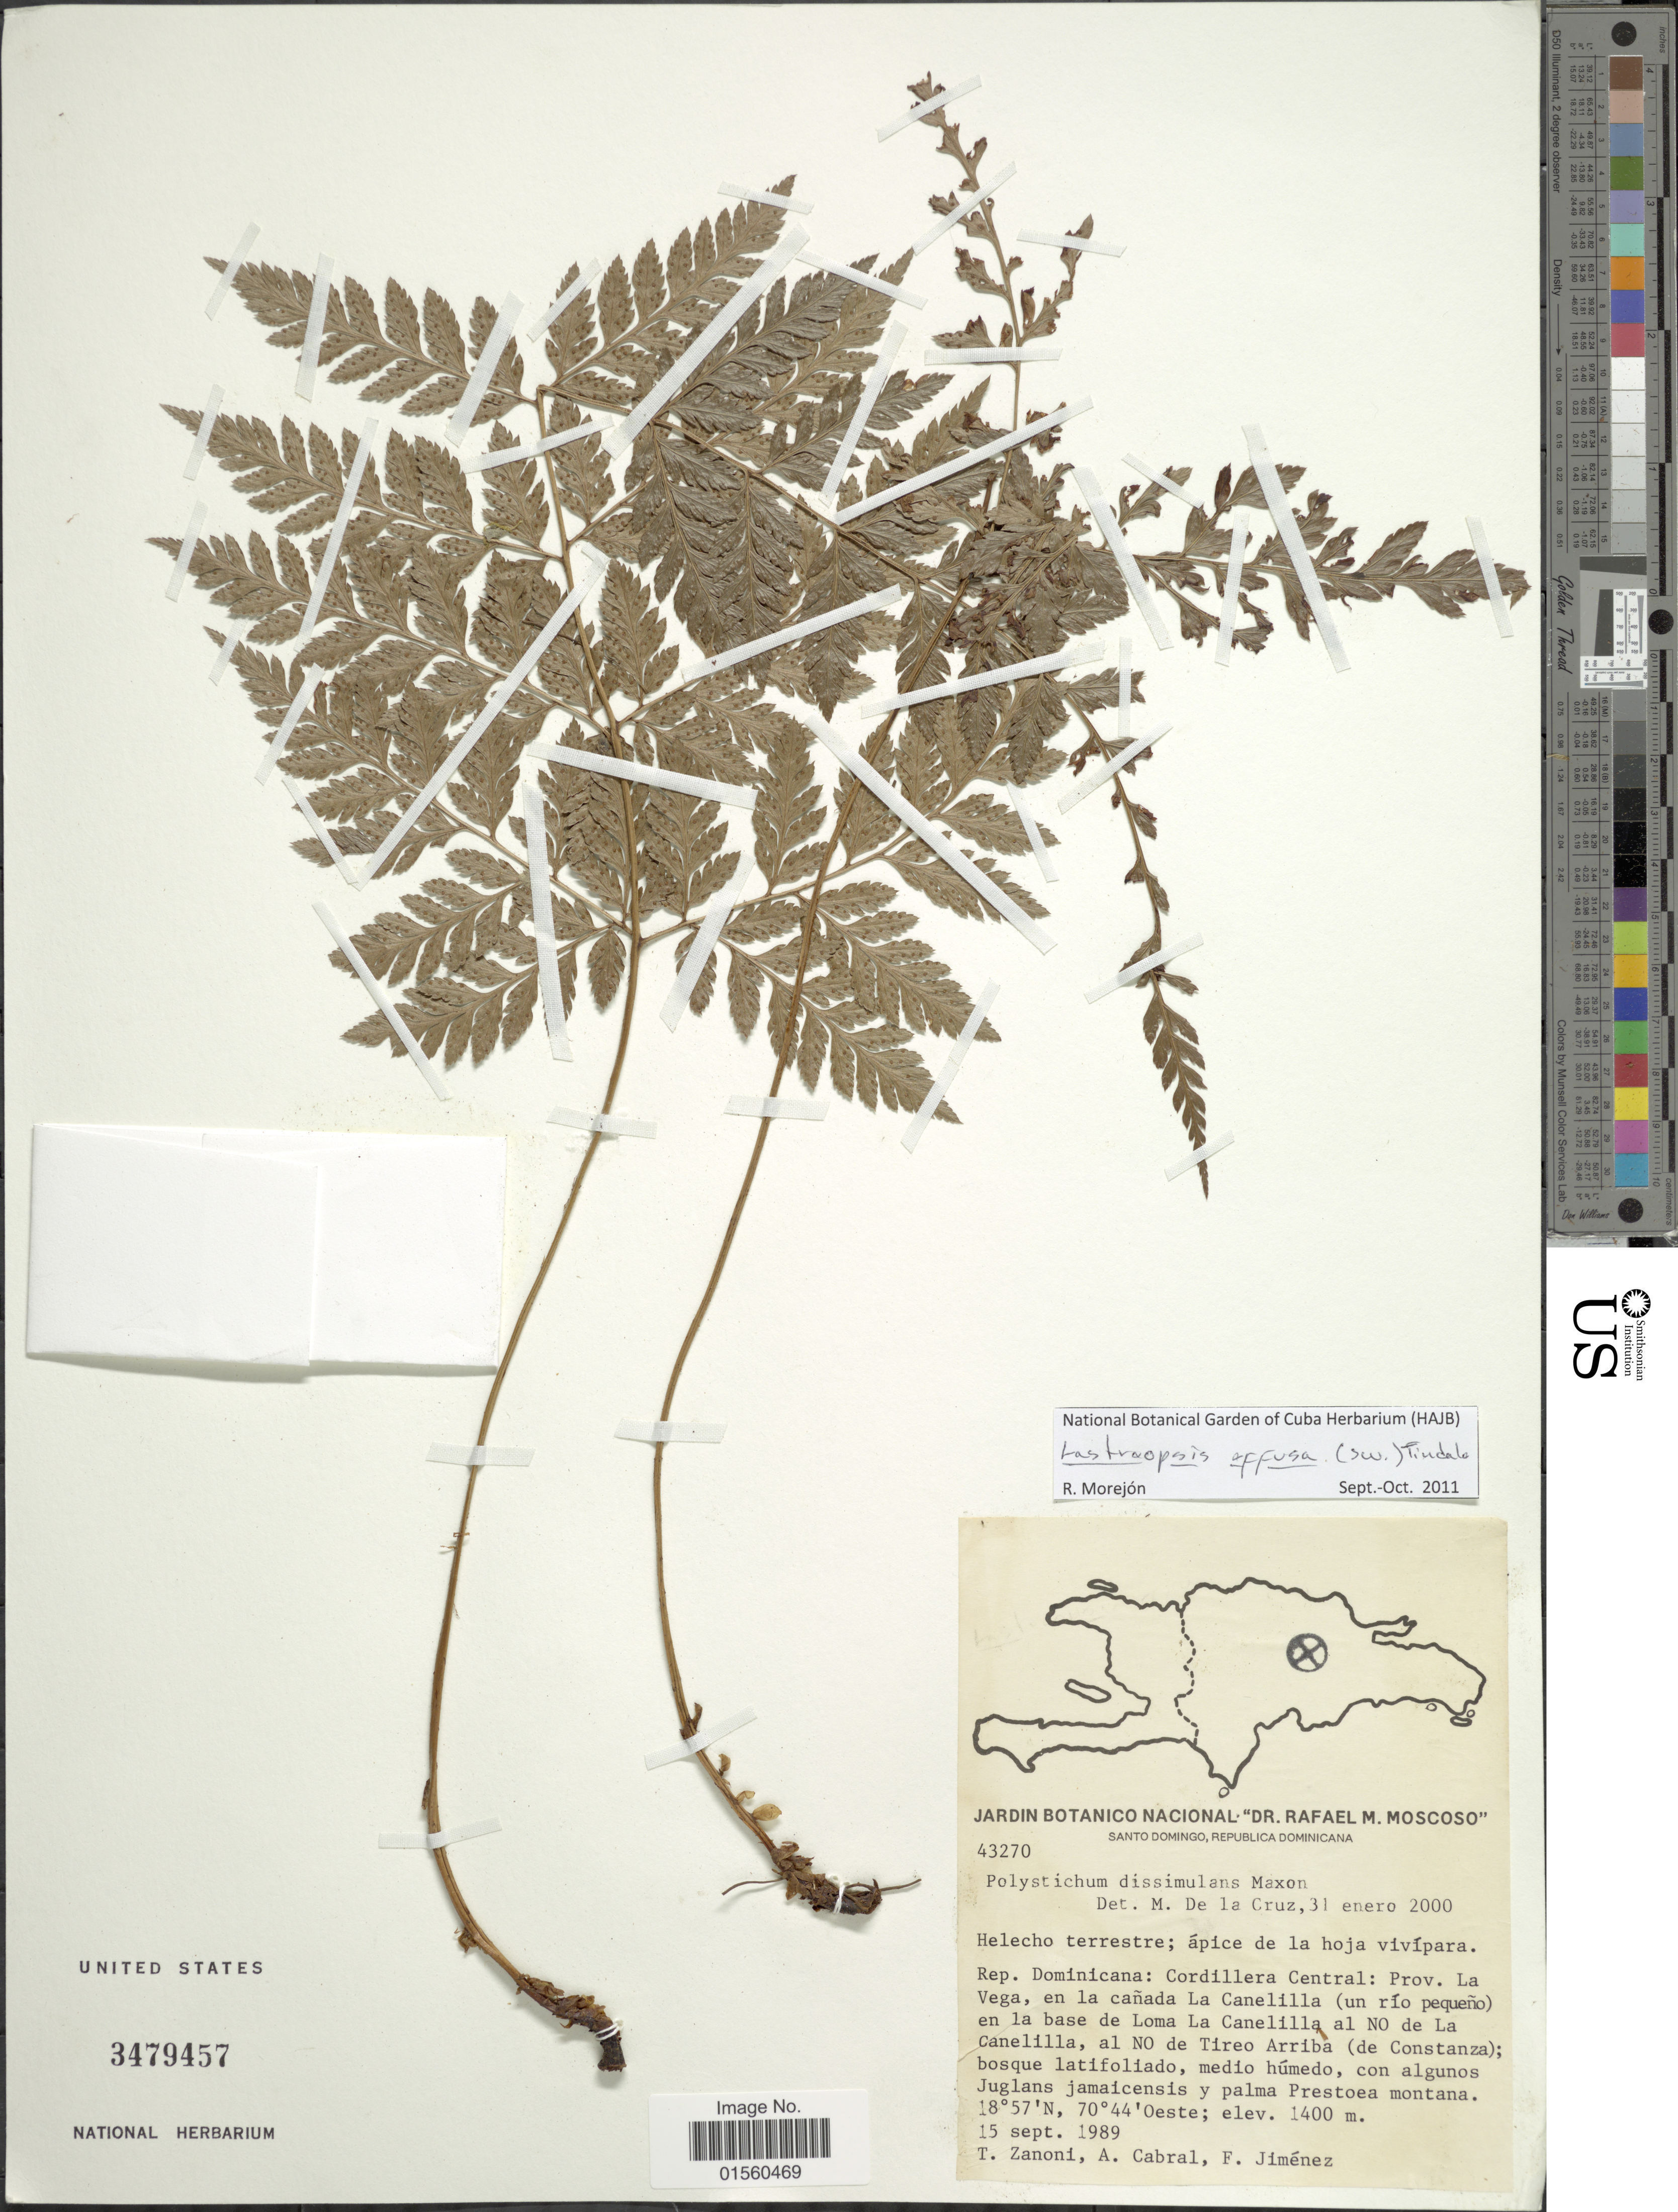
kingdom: Plantae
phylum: Tracheophyta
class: Polypodiopsida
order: Polypodiales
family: Dryopteridaceae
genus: Parapolystichum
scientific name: Parapolystichum effusum var. effusum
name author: (Sw.) Ching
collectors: T. A. Zanoni, A. Cabral & F. Jiménez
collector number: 43270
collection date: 1989-09-15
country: Dominican Republic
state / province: La Vega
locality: Rep. Dominicana: Cordillera Central: Prov. La Vega, en la canada La Canelilla (un rio pequeno) en la base de Loma La Canelilla al No de La Canelilla, al No de Tireo Arriba (de Constanza)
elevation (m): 1400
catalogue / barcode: US 3479457